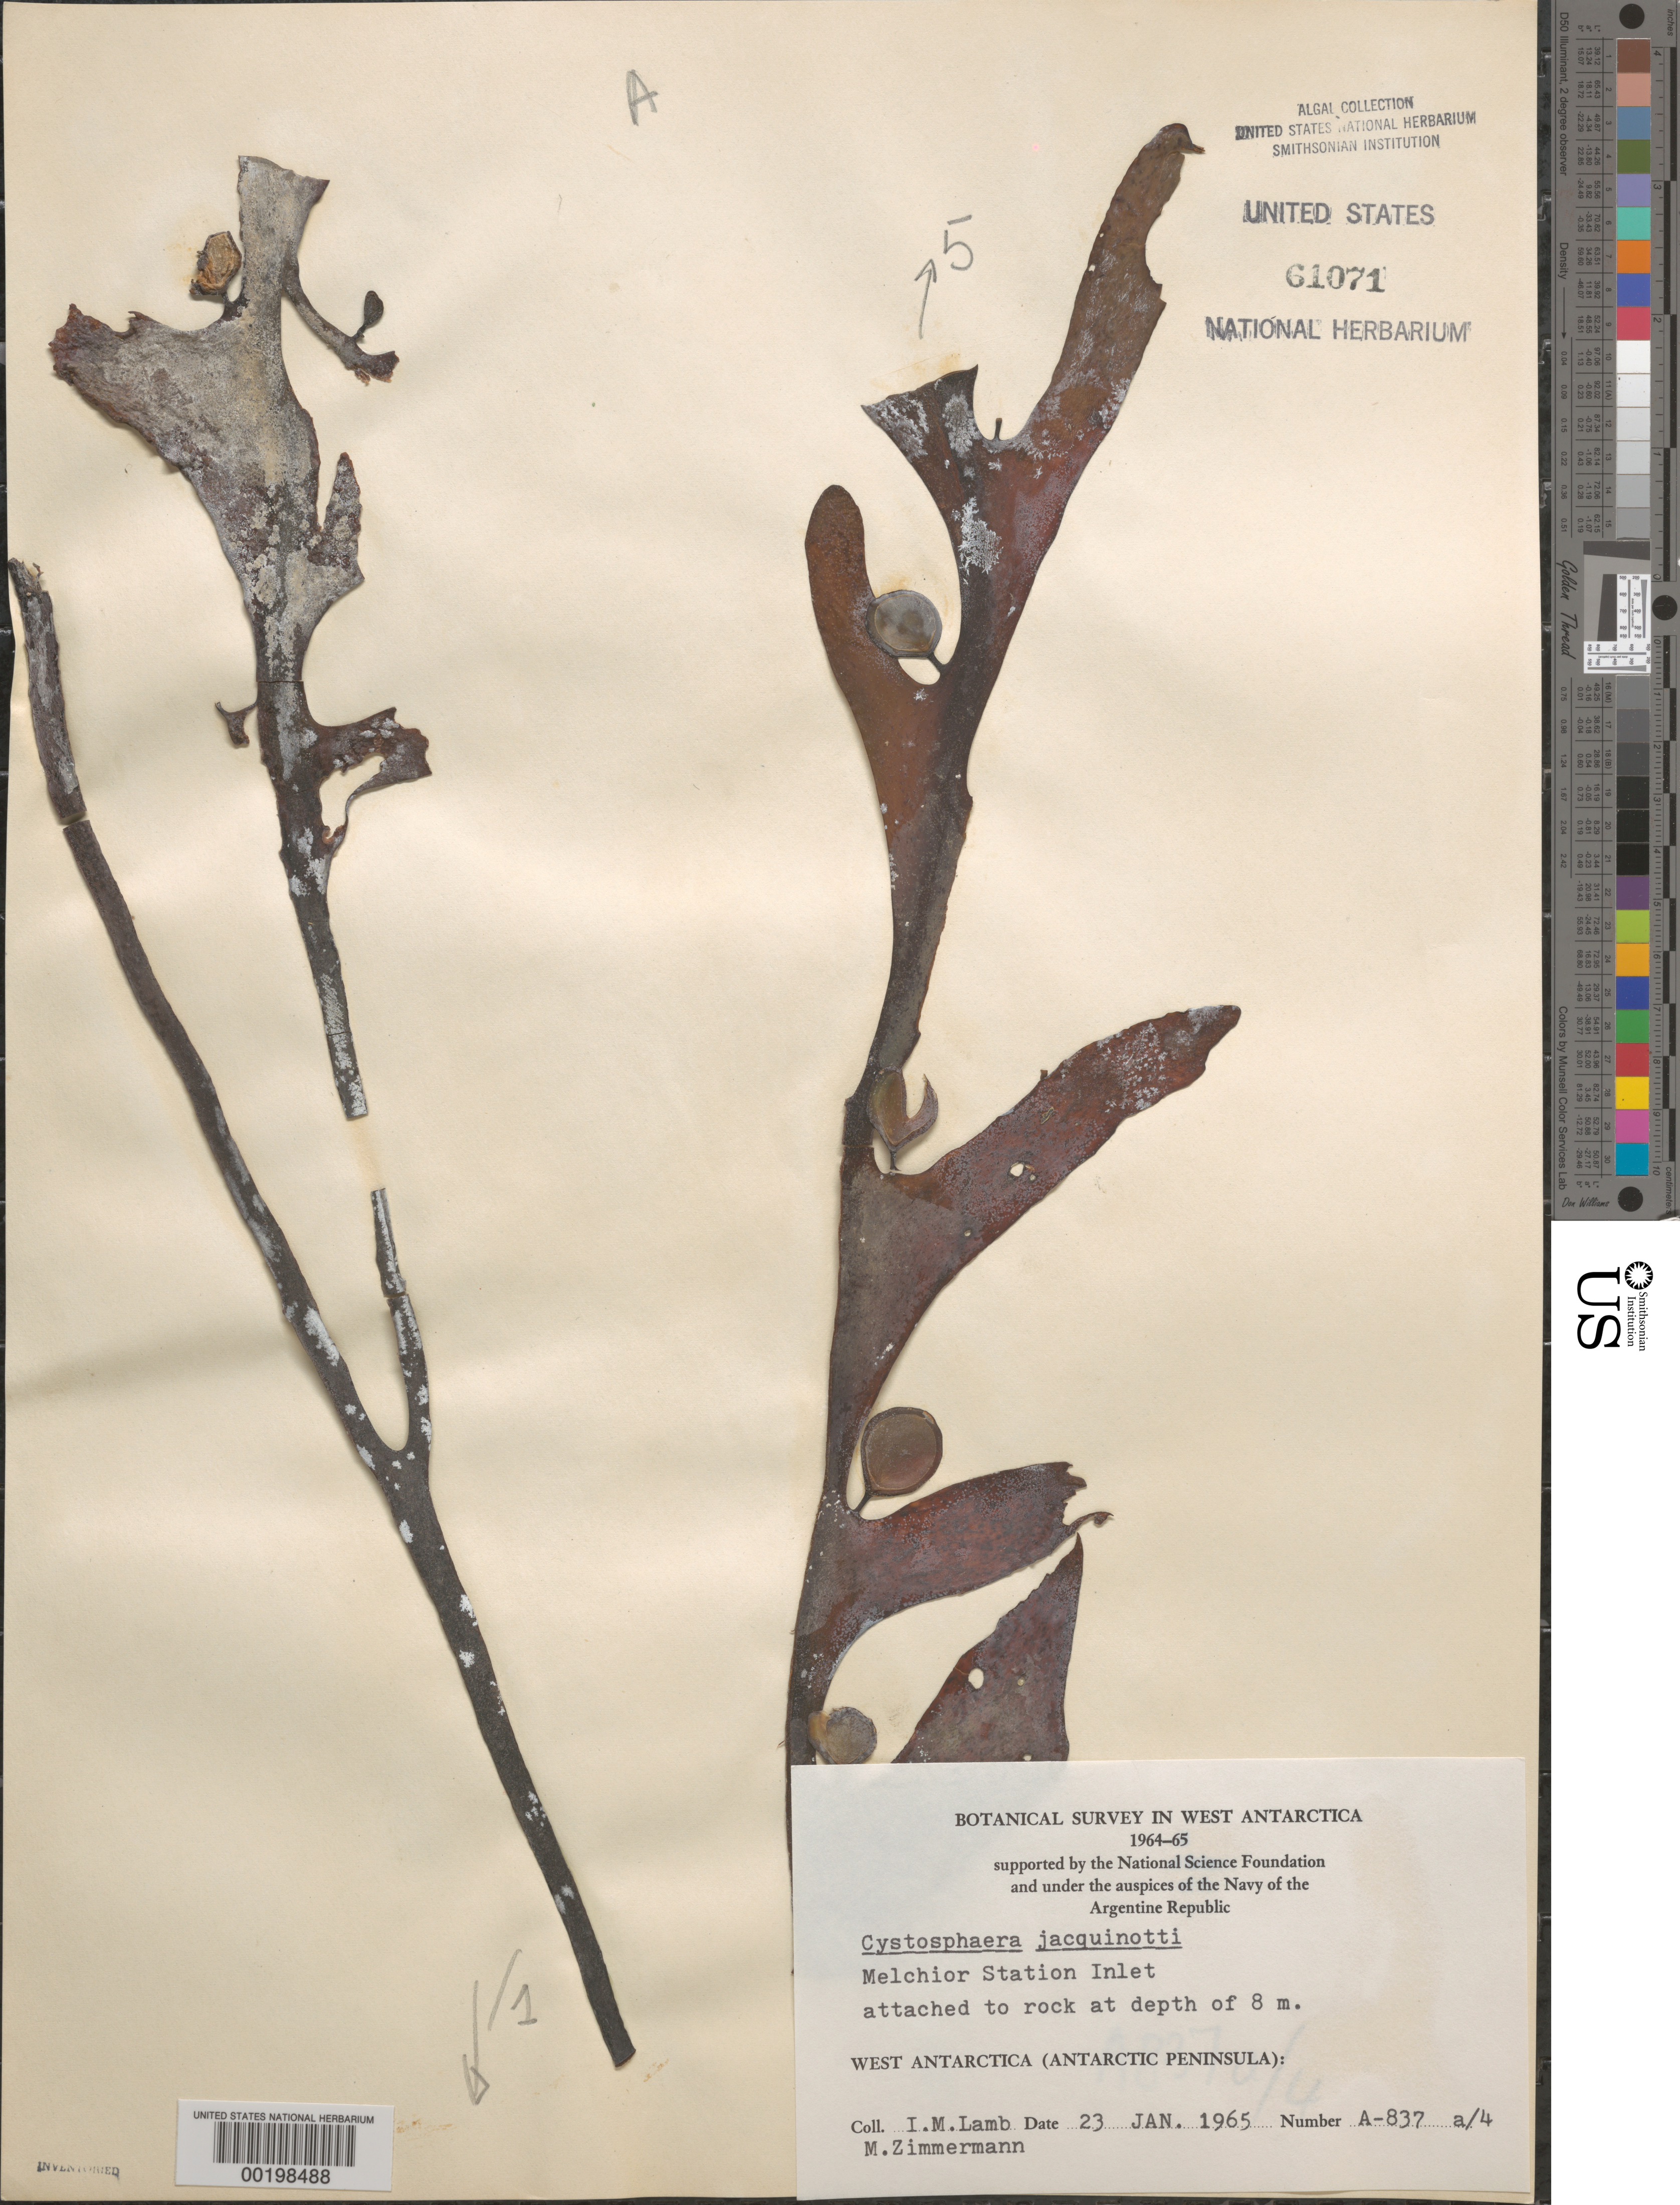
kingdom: Chromista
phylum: Ochrophyta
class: Phaeophyceae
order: Fucales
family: Seirococcaceae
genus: Cystosphaera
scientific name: Cystosphaera jacquinotii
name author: (Montagne) Skottsberg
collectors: I. M. Lamb & M. Zimmermann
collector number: A-837a-4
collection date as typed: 23 Jan 1965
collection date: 1965-01-23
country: Antarctica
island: Gamma Island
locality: Melchior Station Inlet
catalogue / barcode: US 61071